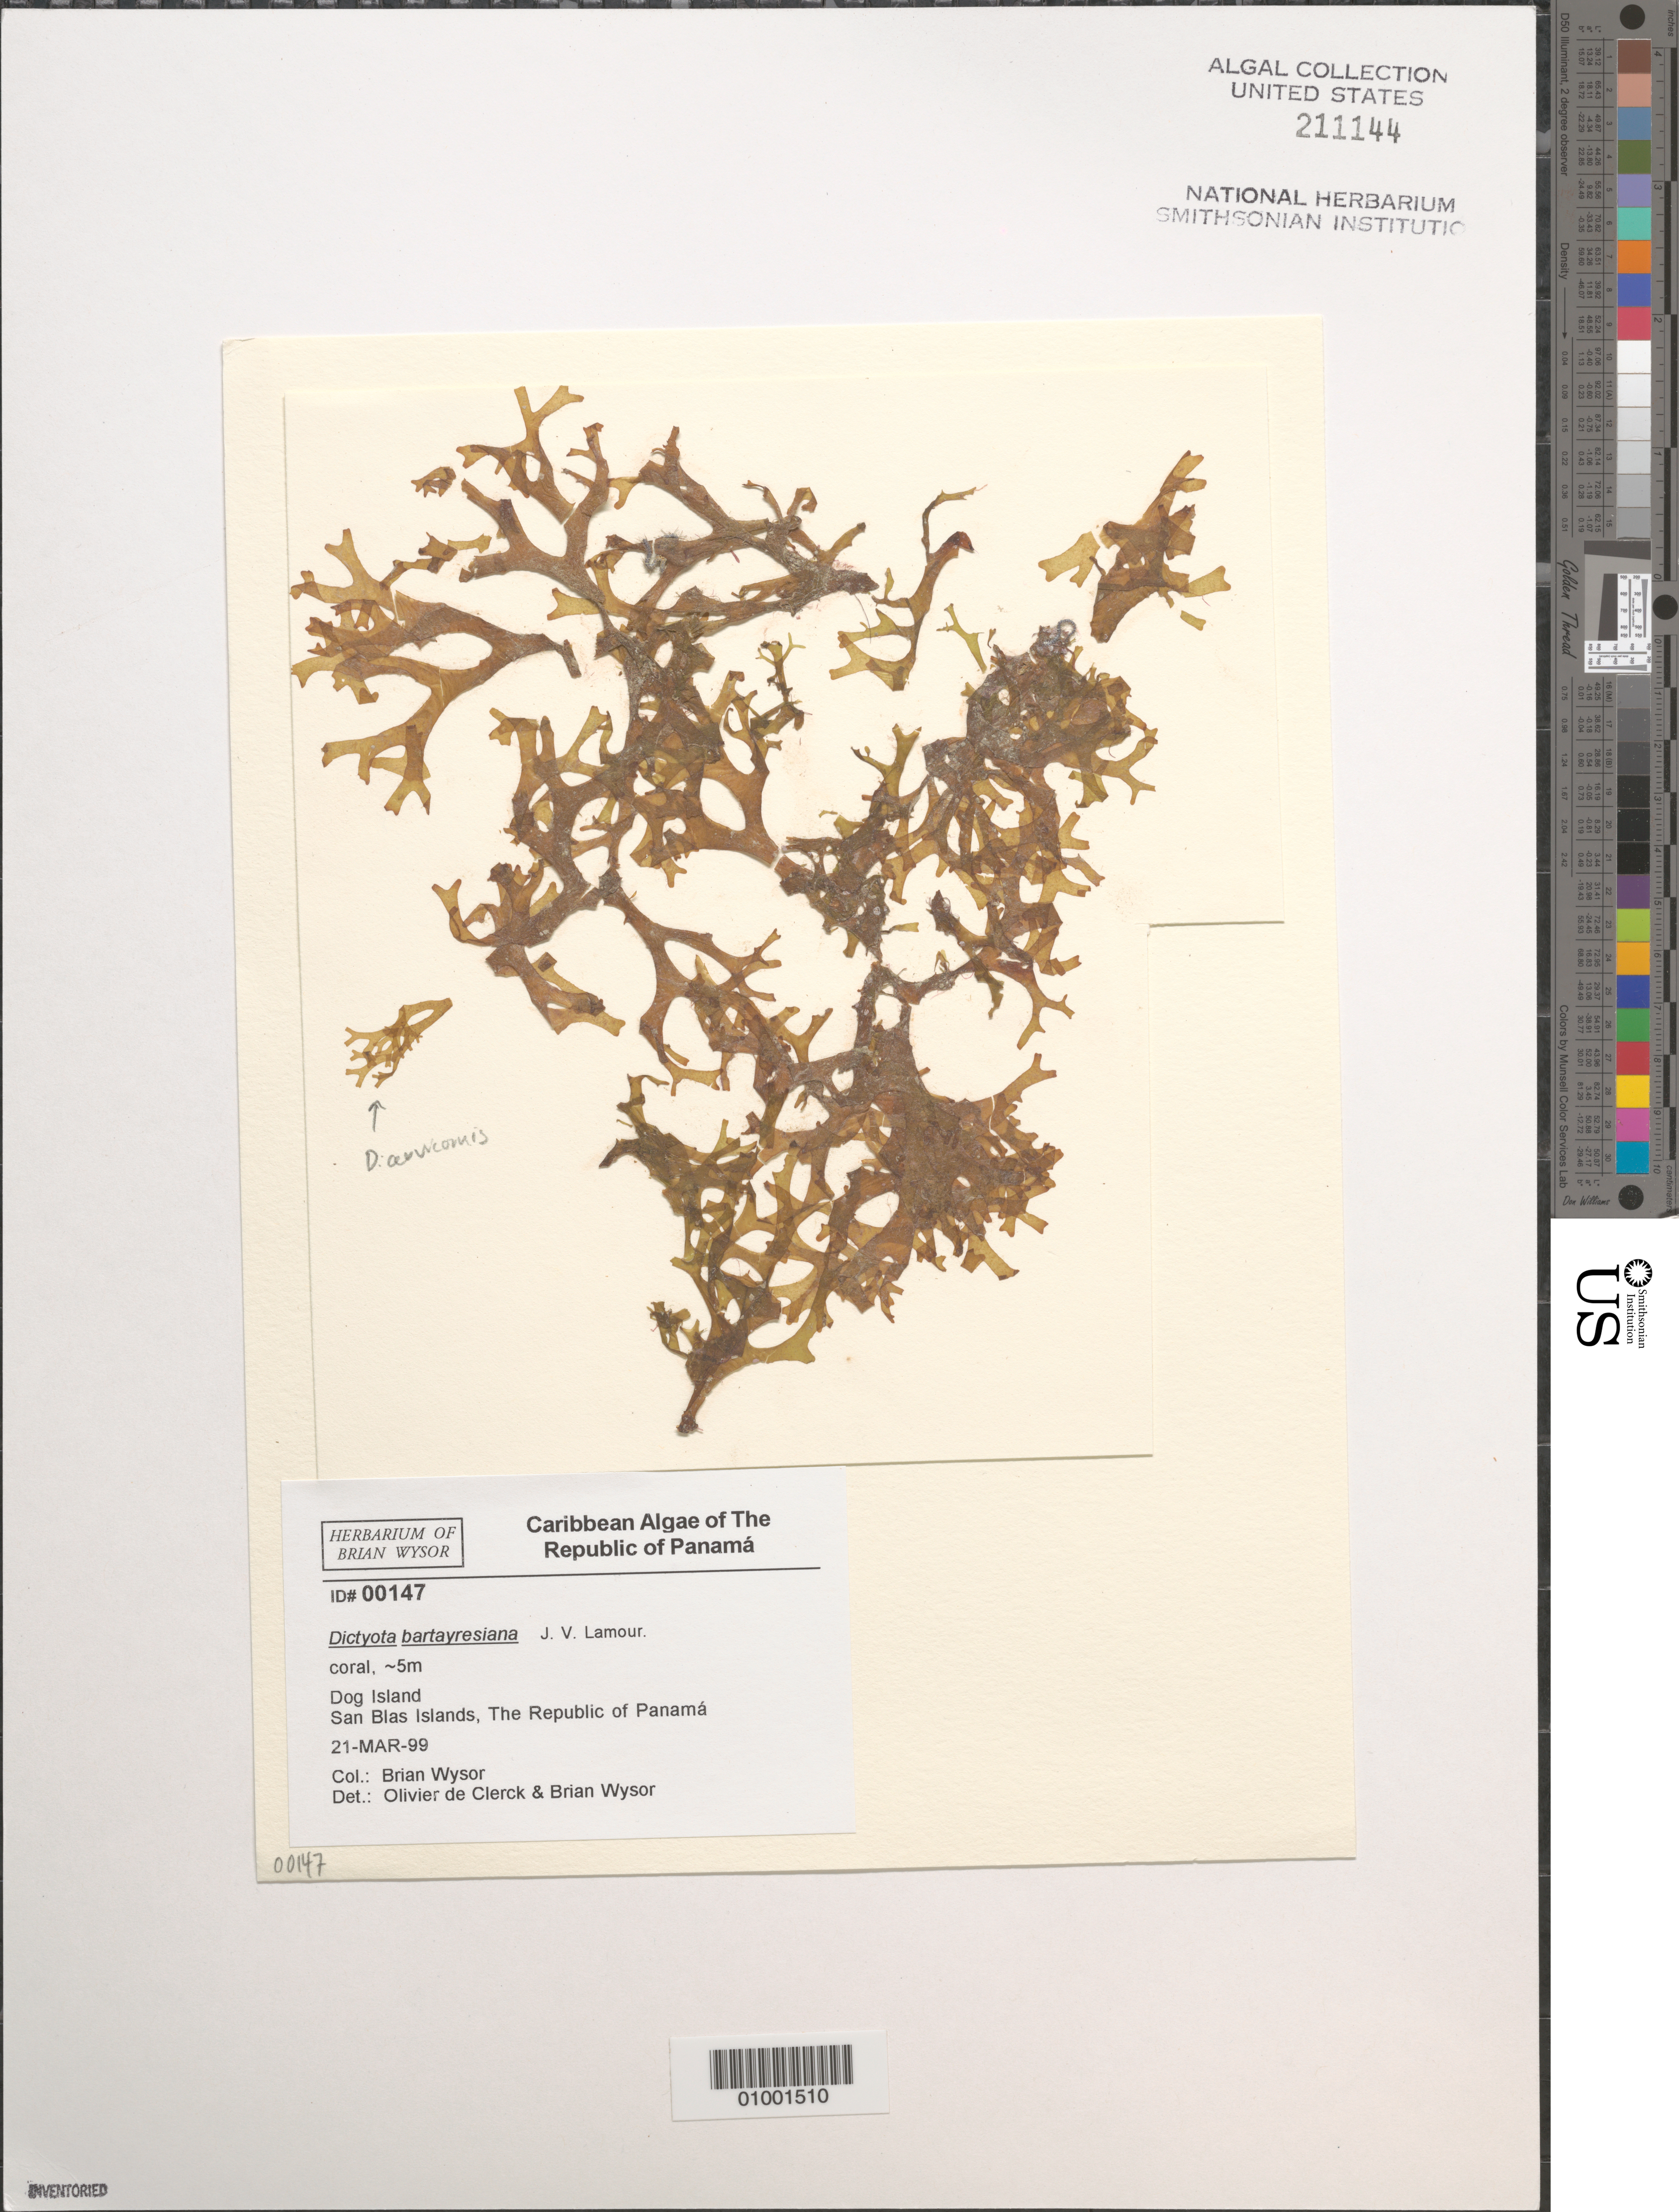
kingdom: Chromista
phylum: Ochrophyta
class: Phaeophyceae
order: Dictyotales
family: Dictyotaceae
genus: Dictyota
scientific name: Dictyota bartayresiana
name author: J.V.Lamouroux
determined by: de Clerck, O.; Wysor, B.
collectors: B. Wysor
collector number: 00147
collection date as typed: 21 Mar 1999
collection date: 1999-03-21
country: Panama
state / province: Kuna Yala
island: Dog Island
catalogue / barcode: US 211144